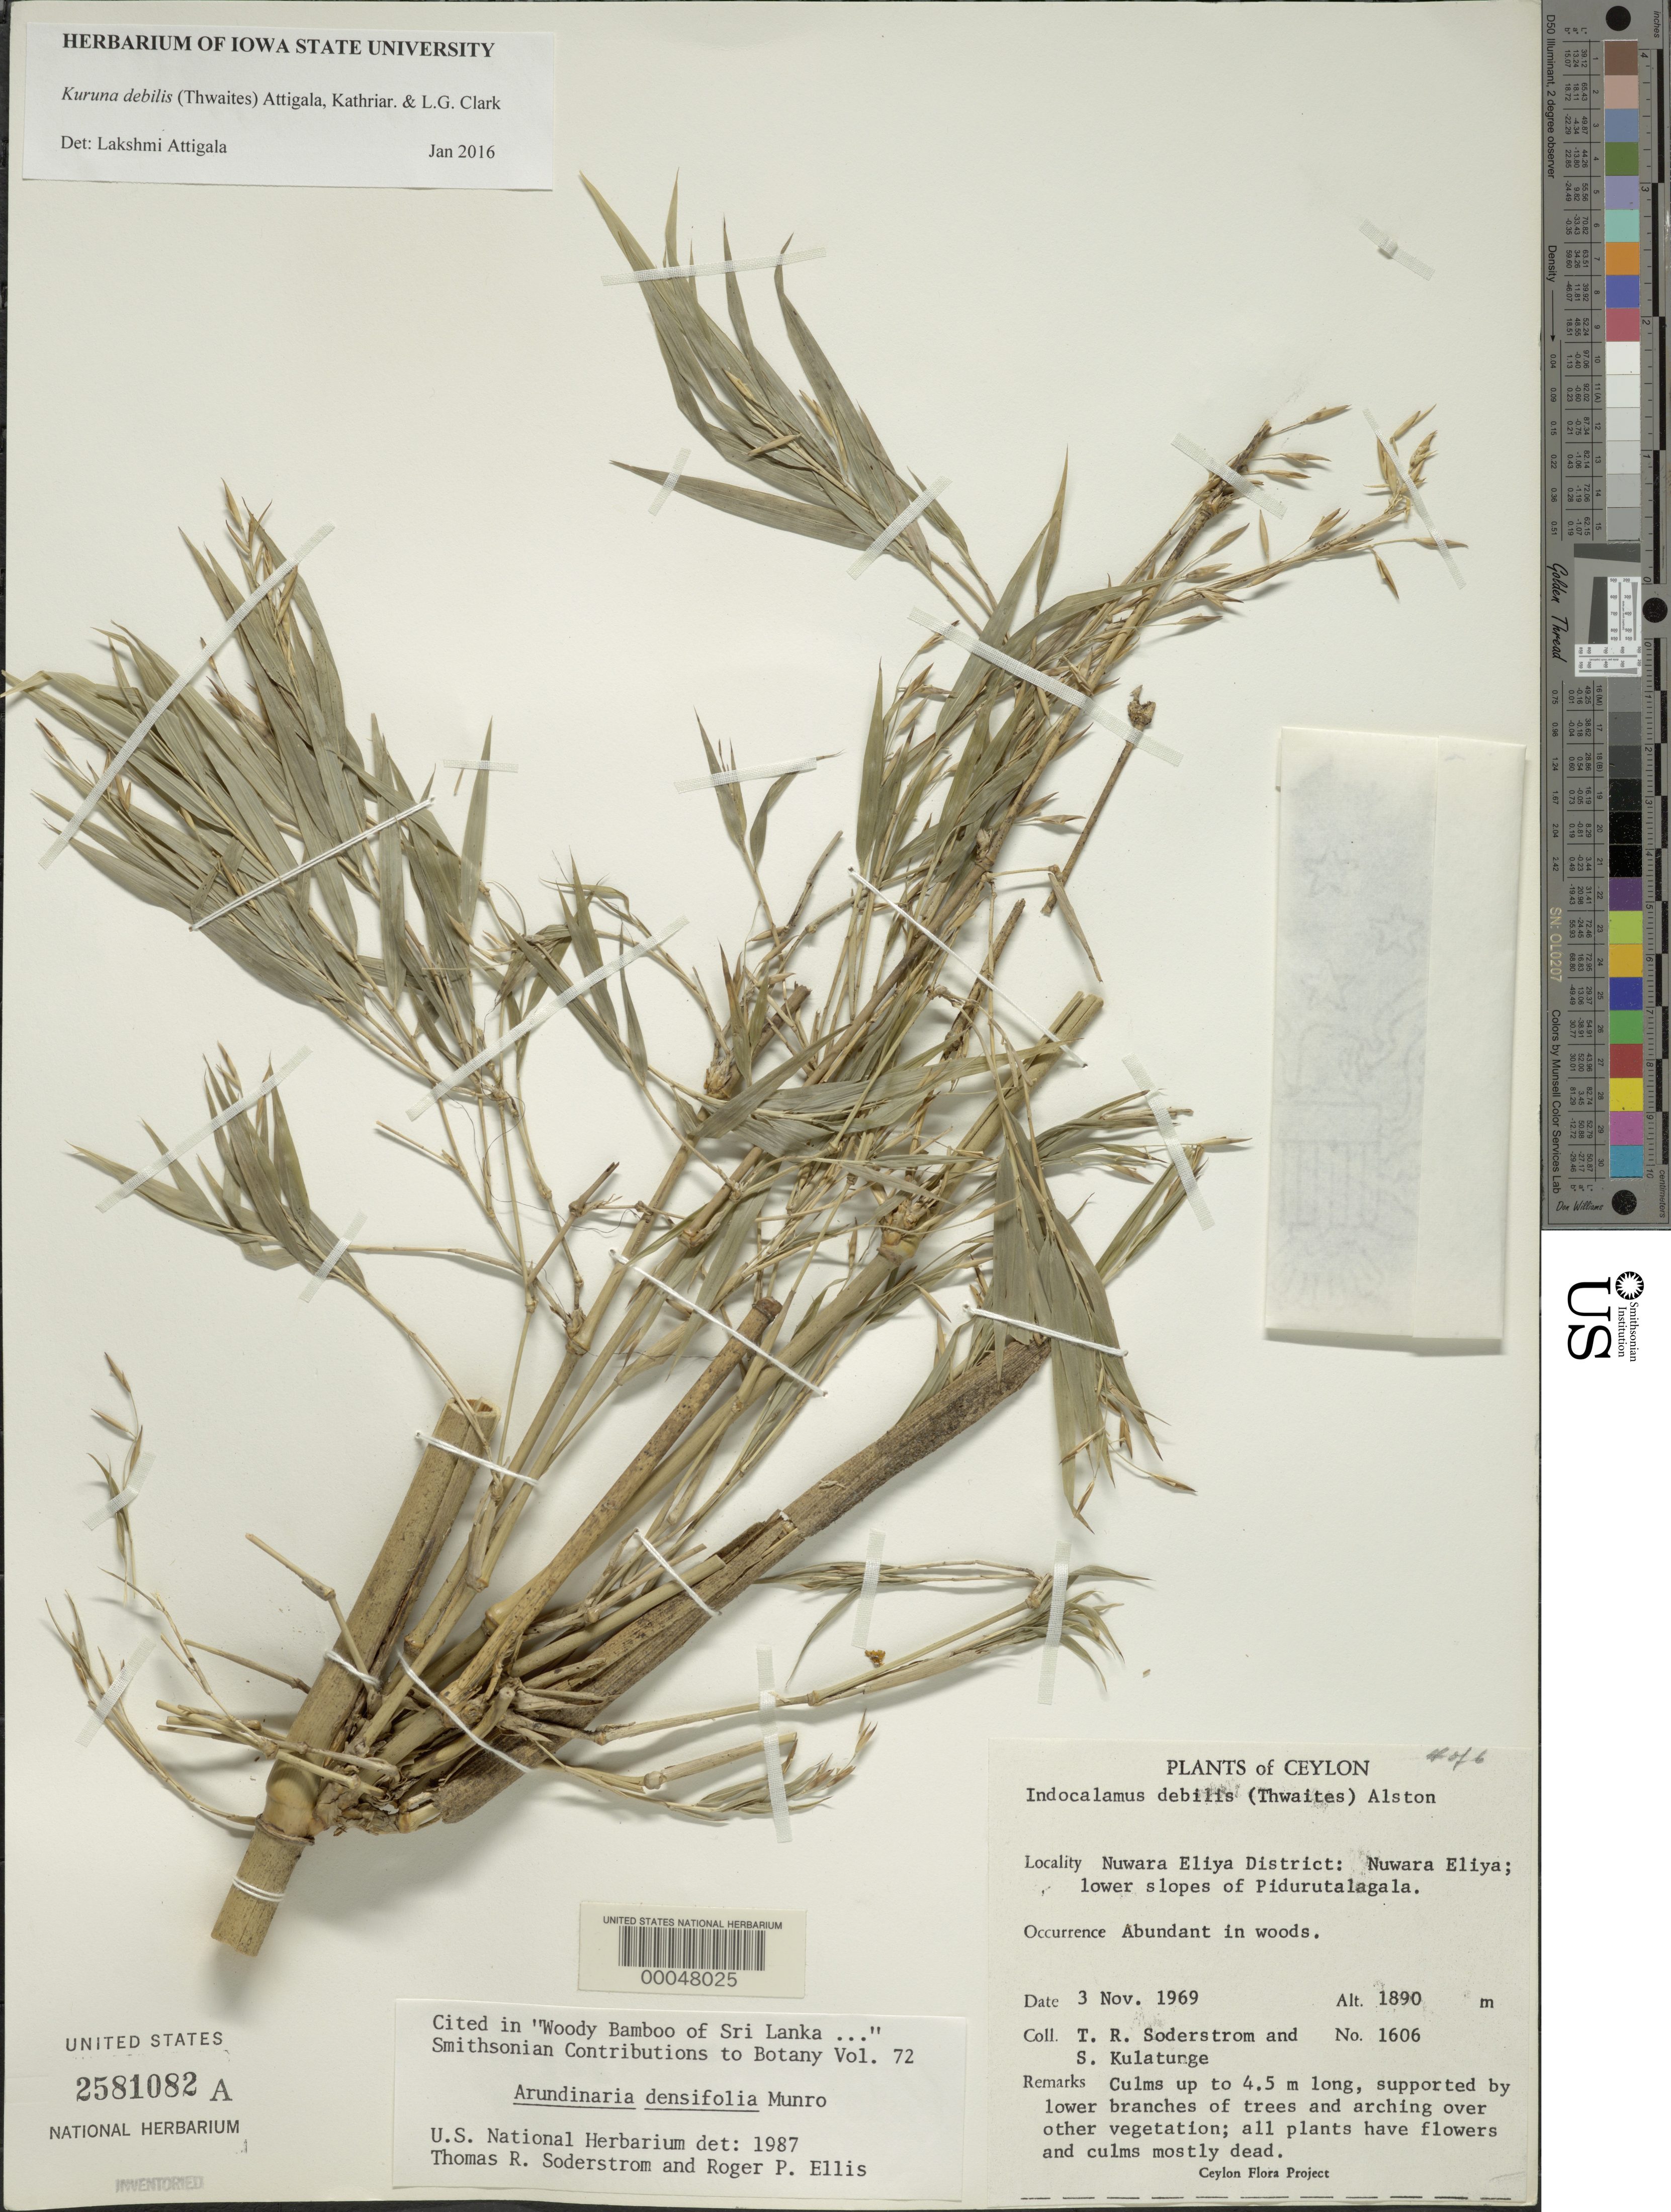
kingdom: Plantae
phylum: Tracheophyta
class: Liliopsida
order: Poales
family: Poaceae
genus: Kuruna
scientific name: Kuruna debilis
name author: (Thwaites) Attigala et al.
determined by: Attigala, L.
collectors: T. R. Soderstrom & S. Kulatunge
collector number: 1606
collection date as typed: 03 Nov 1969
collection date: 1969-11-03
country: Sri Lanka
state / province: Central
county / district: Nuwara Eliya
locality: Nuwara eliya, piduratalagala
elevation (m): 1890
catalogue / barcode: US 2581082A